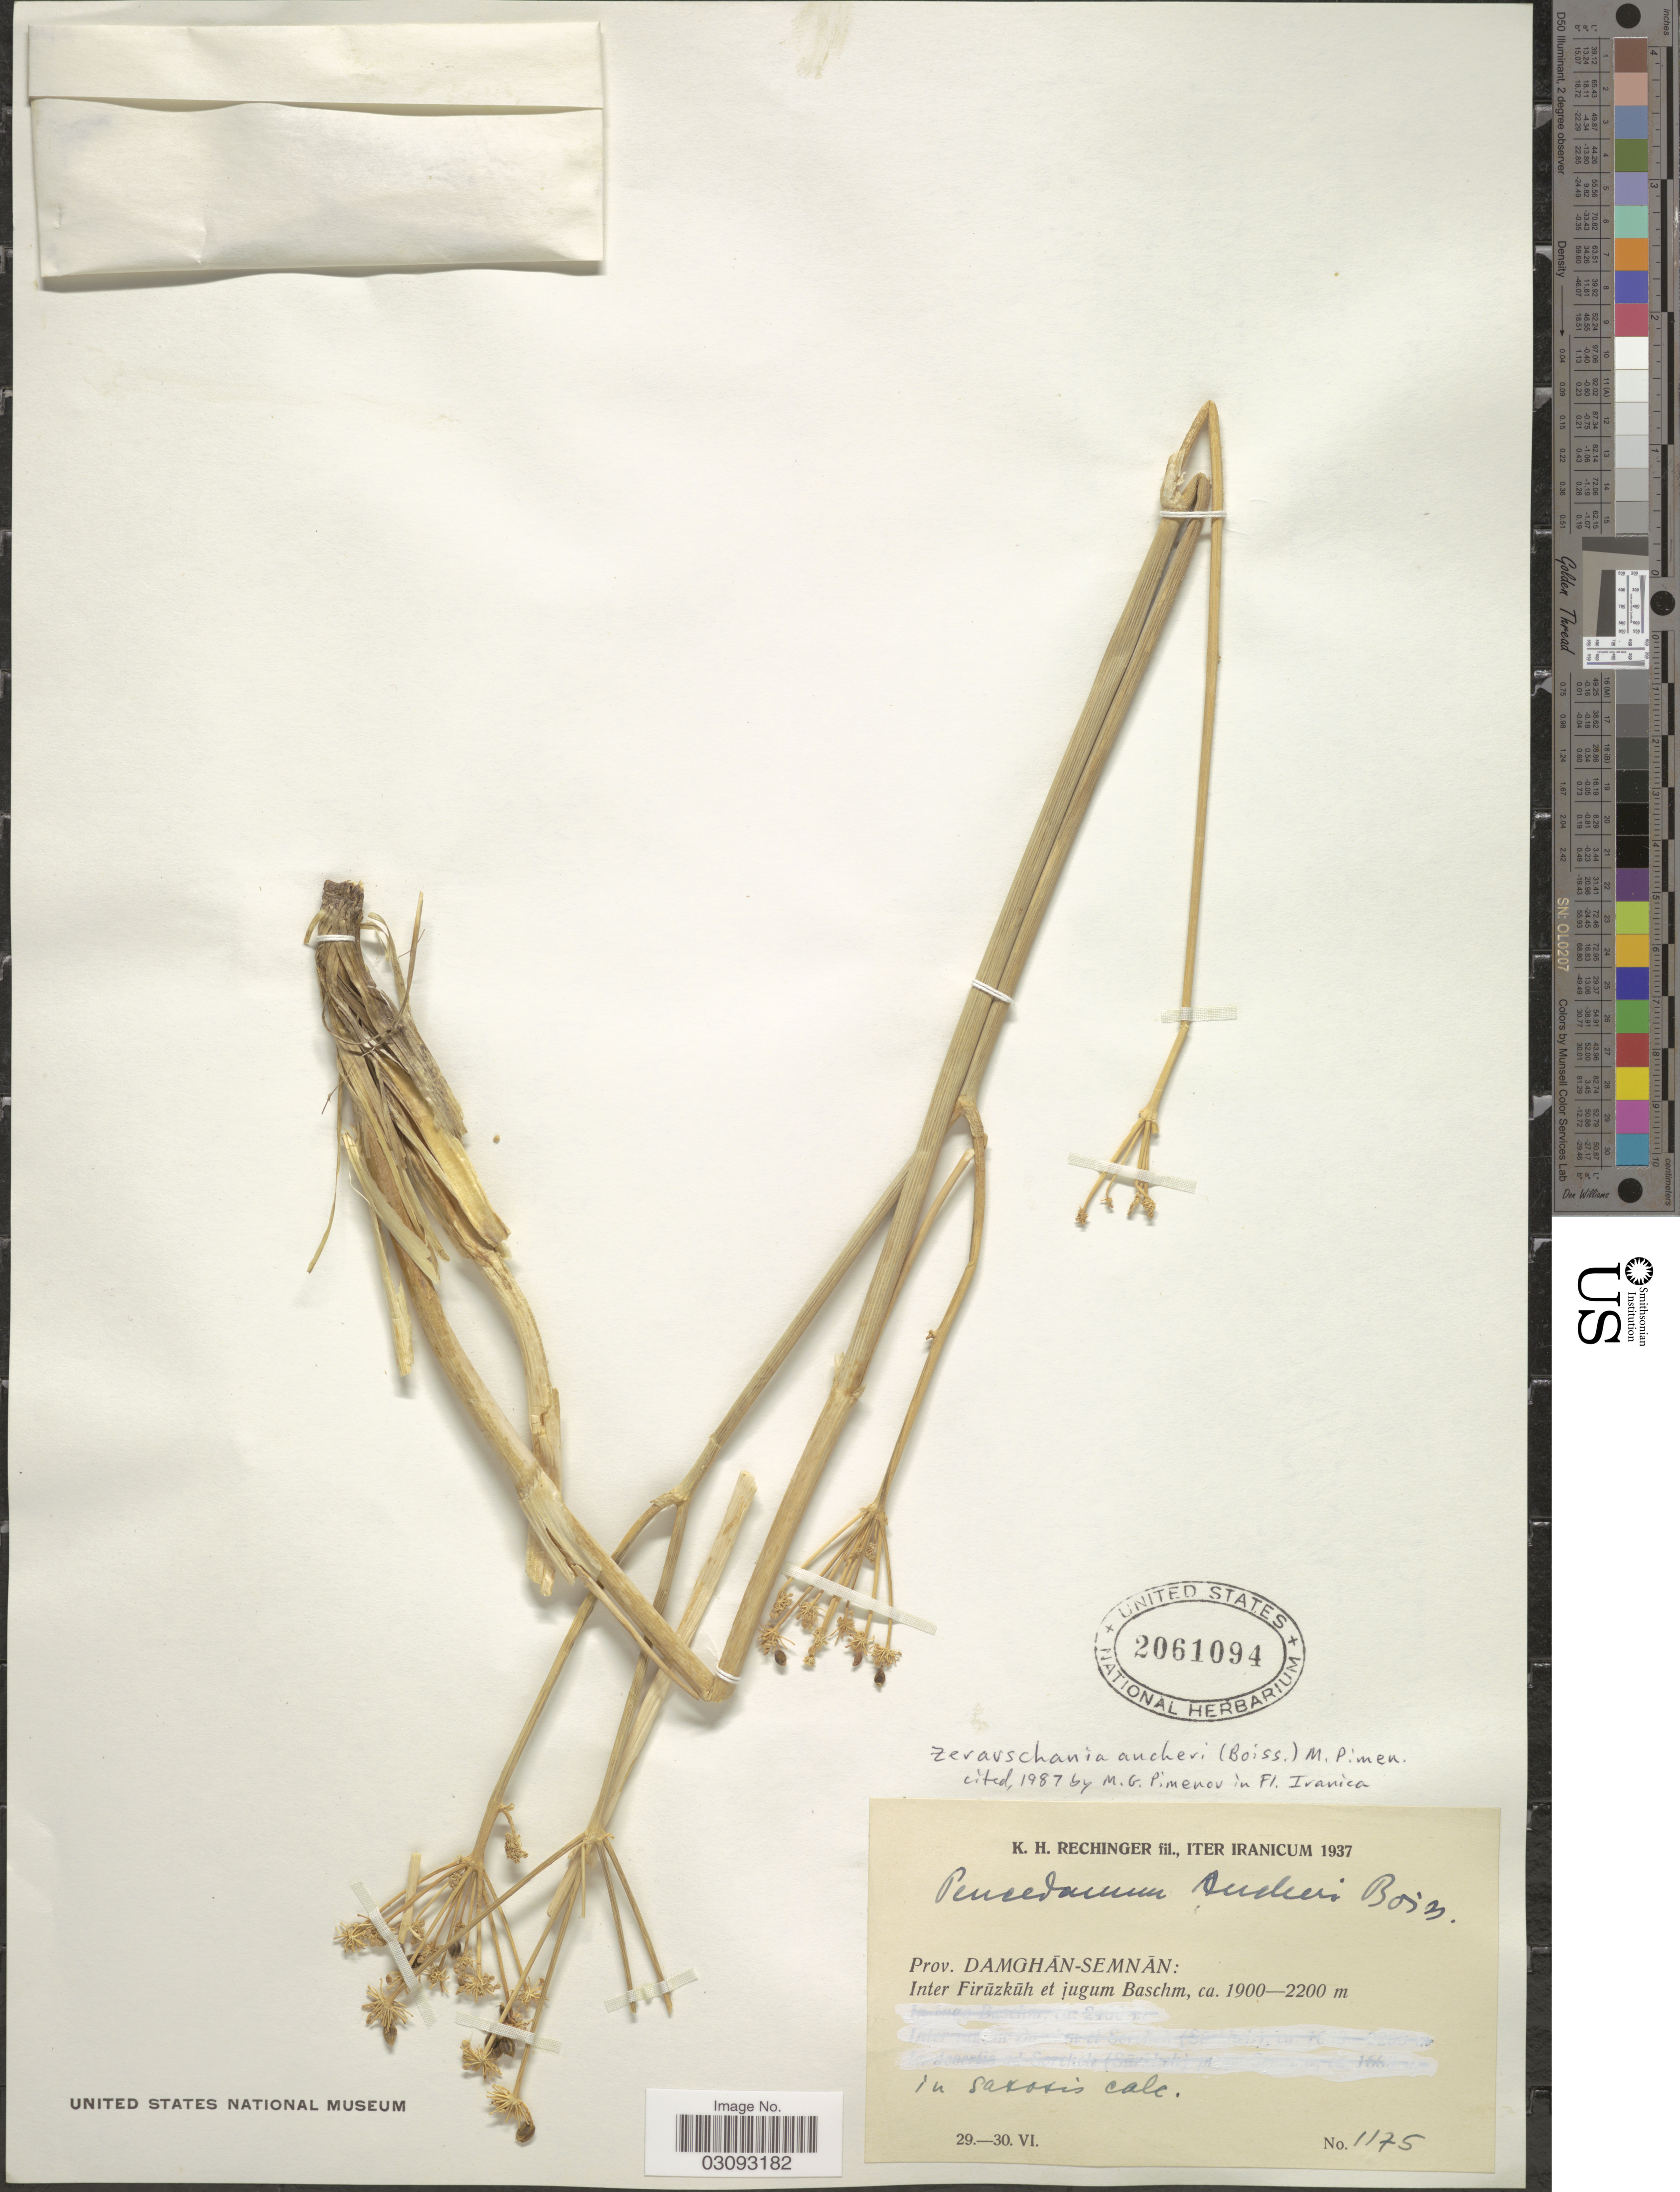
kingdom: Plantae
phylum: Tracheophyta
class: Magnoliopsida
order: Apiales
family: Apiaceae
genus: Zeravschania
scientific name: Zeravschania aucheri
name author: (Boiss.) Pimenov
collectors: K. H. Rechinger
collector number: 1175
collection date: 1937-06-29/1937-06-30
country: Iran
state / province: Semnan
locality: Prov. Damghán-Semnán: Inter Firúzkúh et jugum Baschm.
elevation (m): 1900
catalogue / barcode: US 2061094